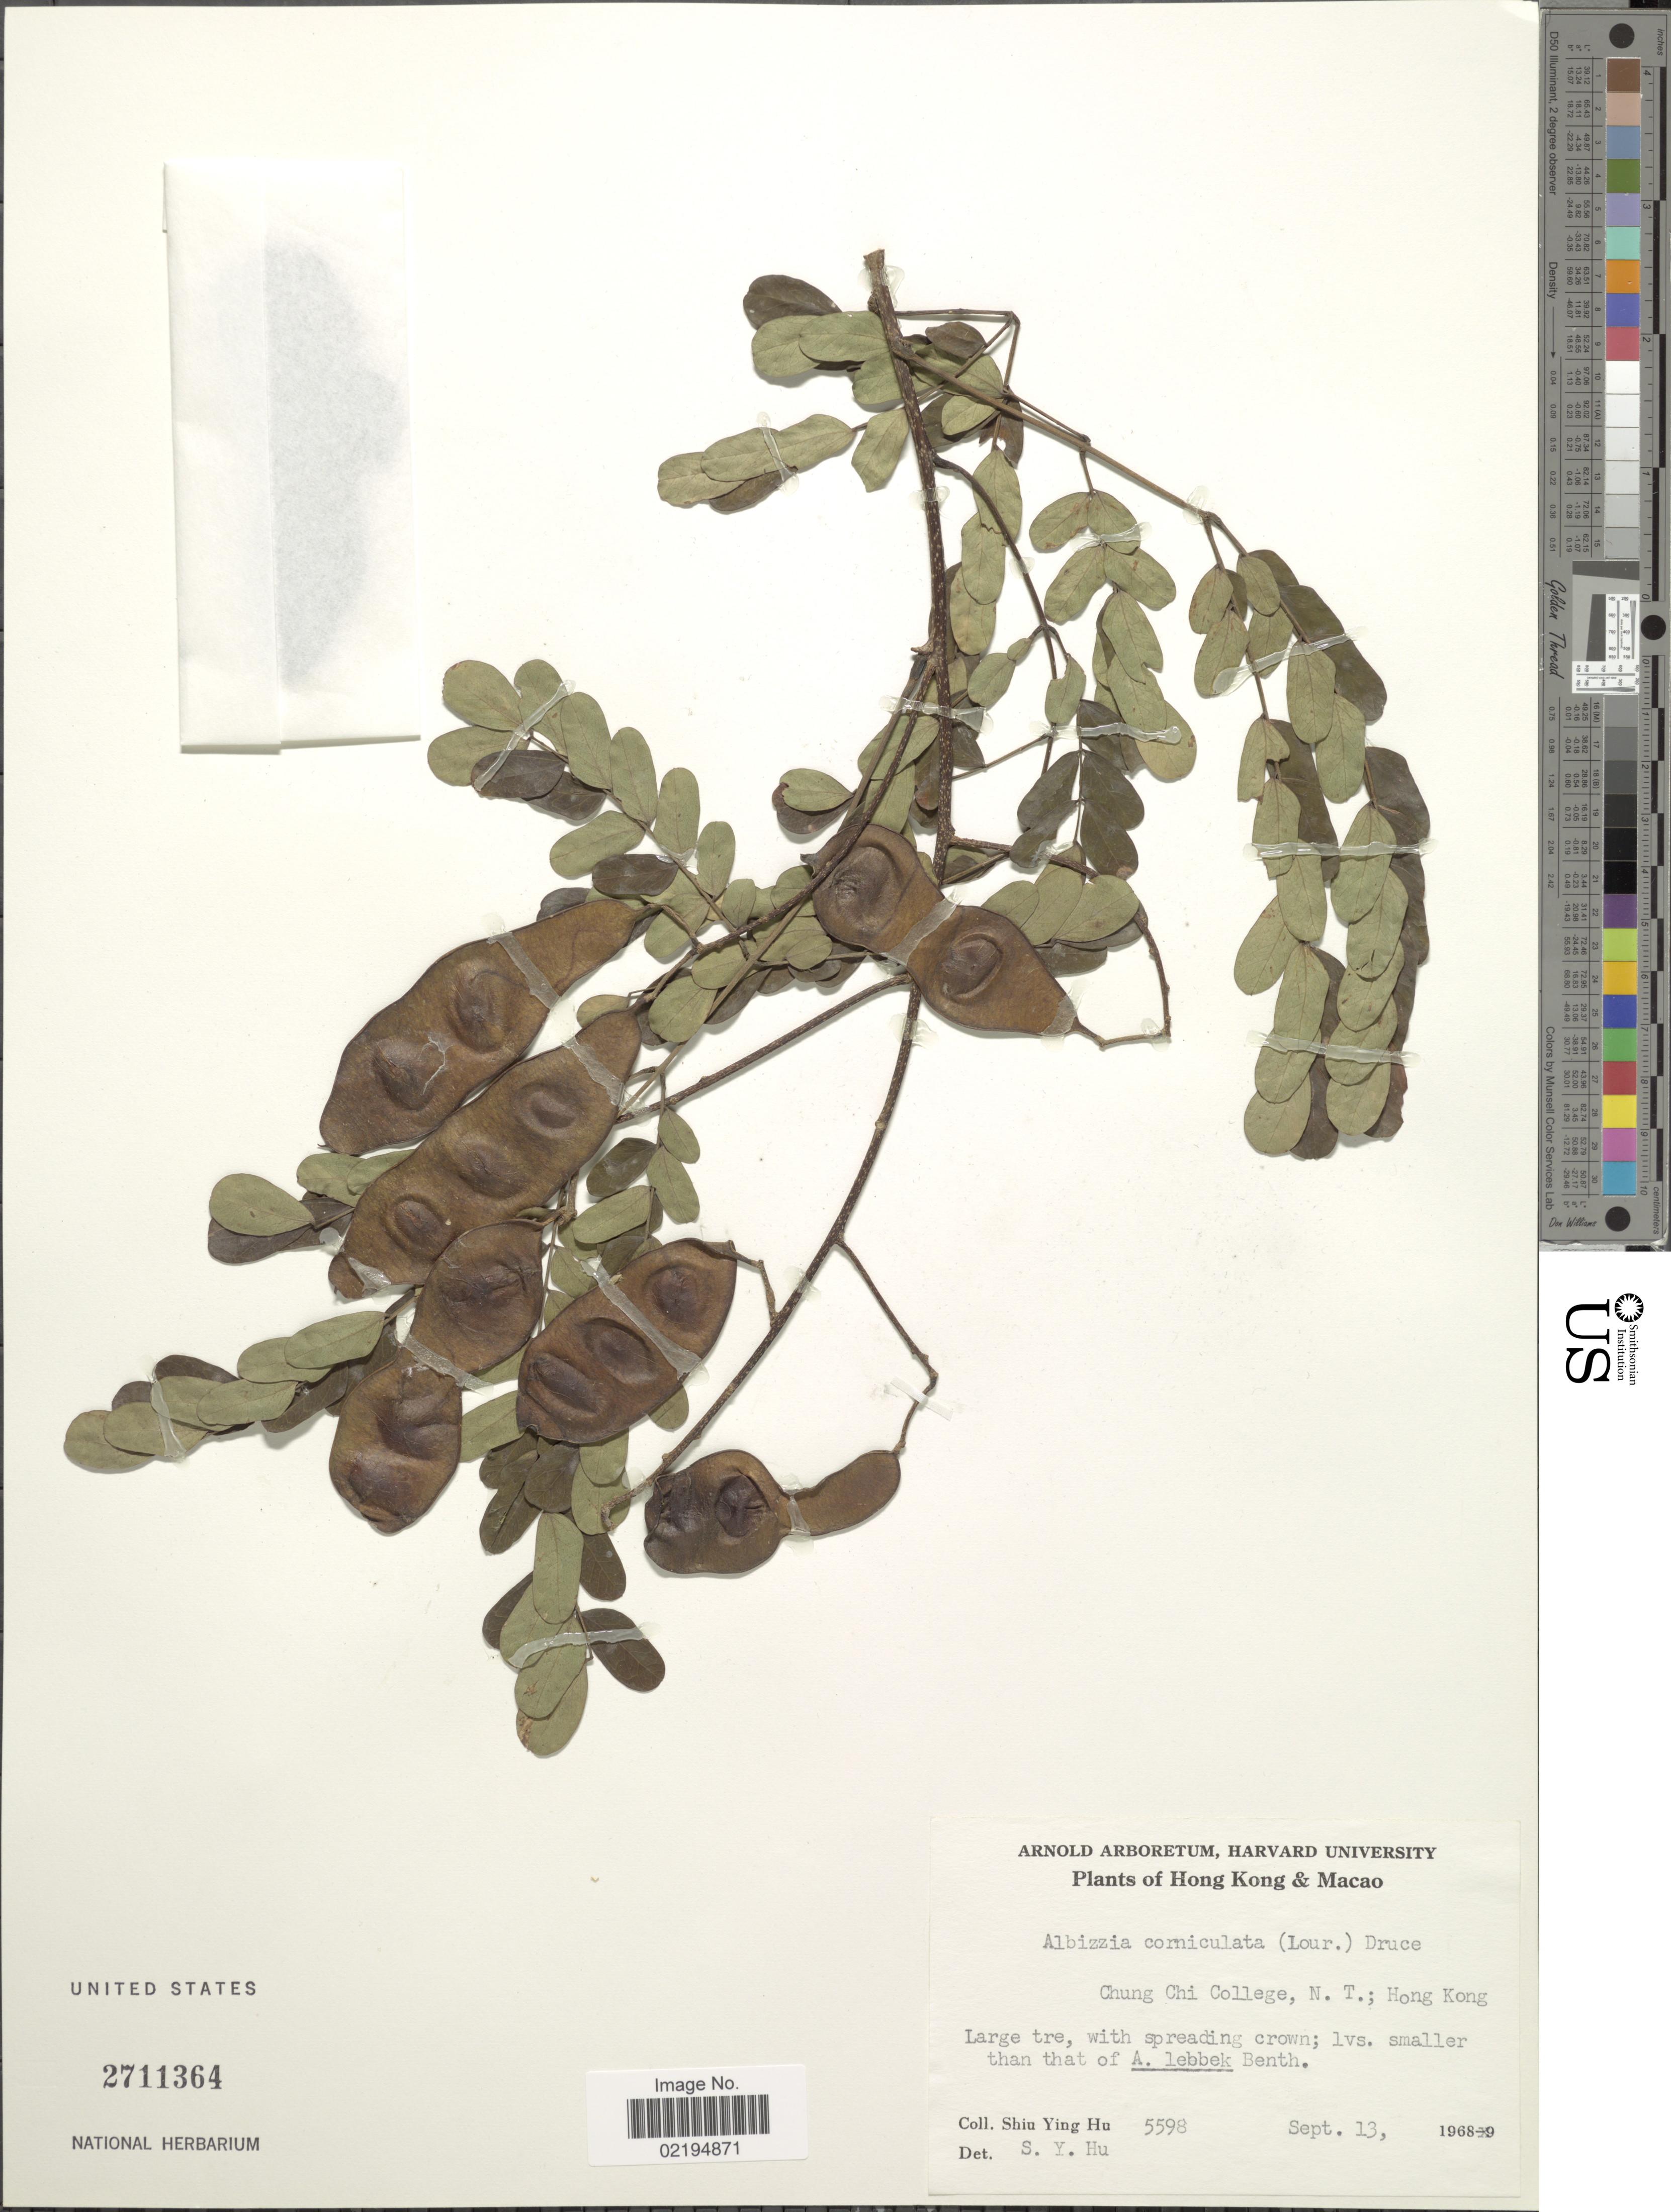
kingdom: Plantae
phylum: Tracheophyta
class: Magnoliopsida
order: Fabales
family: Fabaceae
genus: Albizia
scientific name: Albizia corniculata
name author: (Lour.) Druce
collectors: S. Y. Hu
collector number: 5598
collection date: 1968-09-13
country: China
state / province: Hong Kong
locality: Hong Kong & Macao, Chung Chi College, N.T.; Hong Kong.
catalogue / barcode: US 2711364